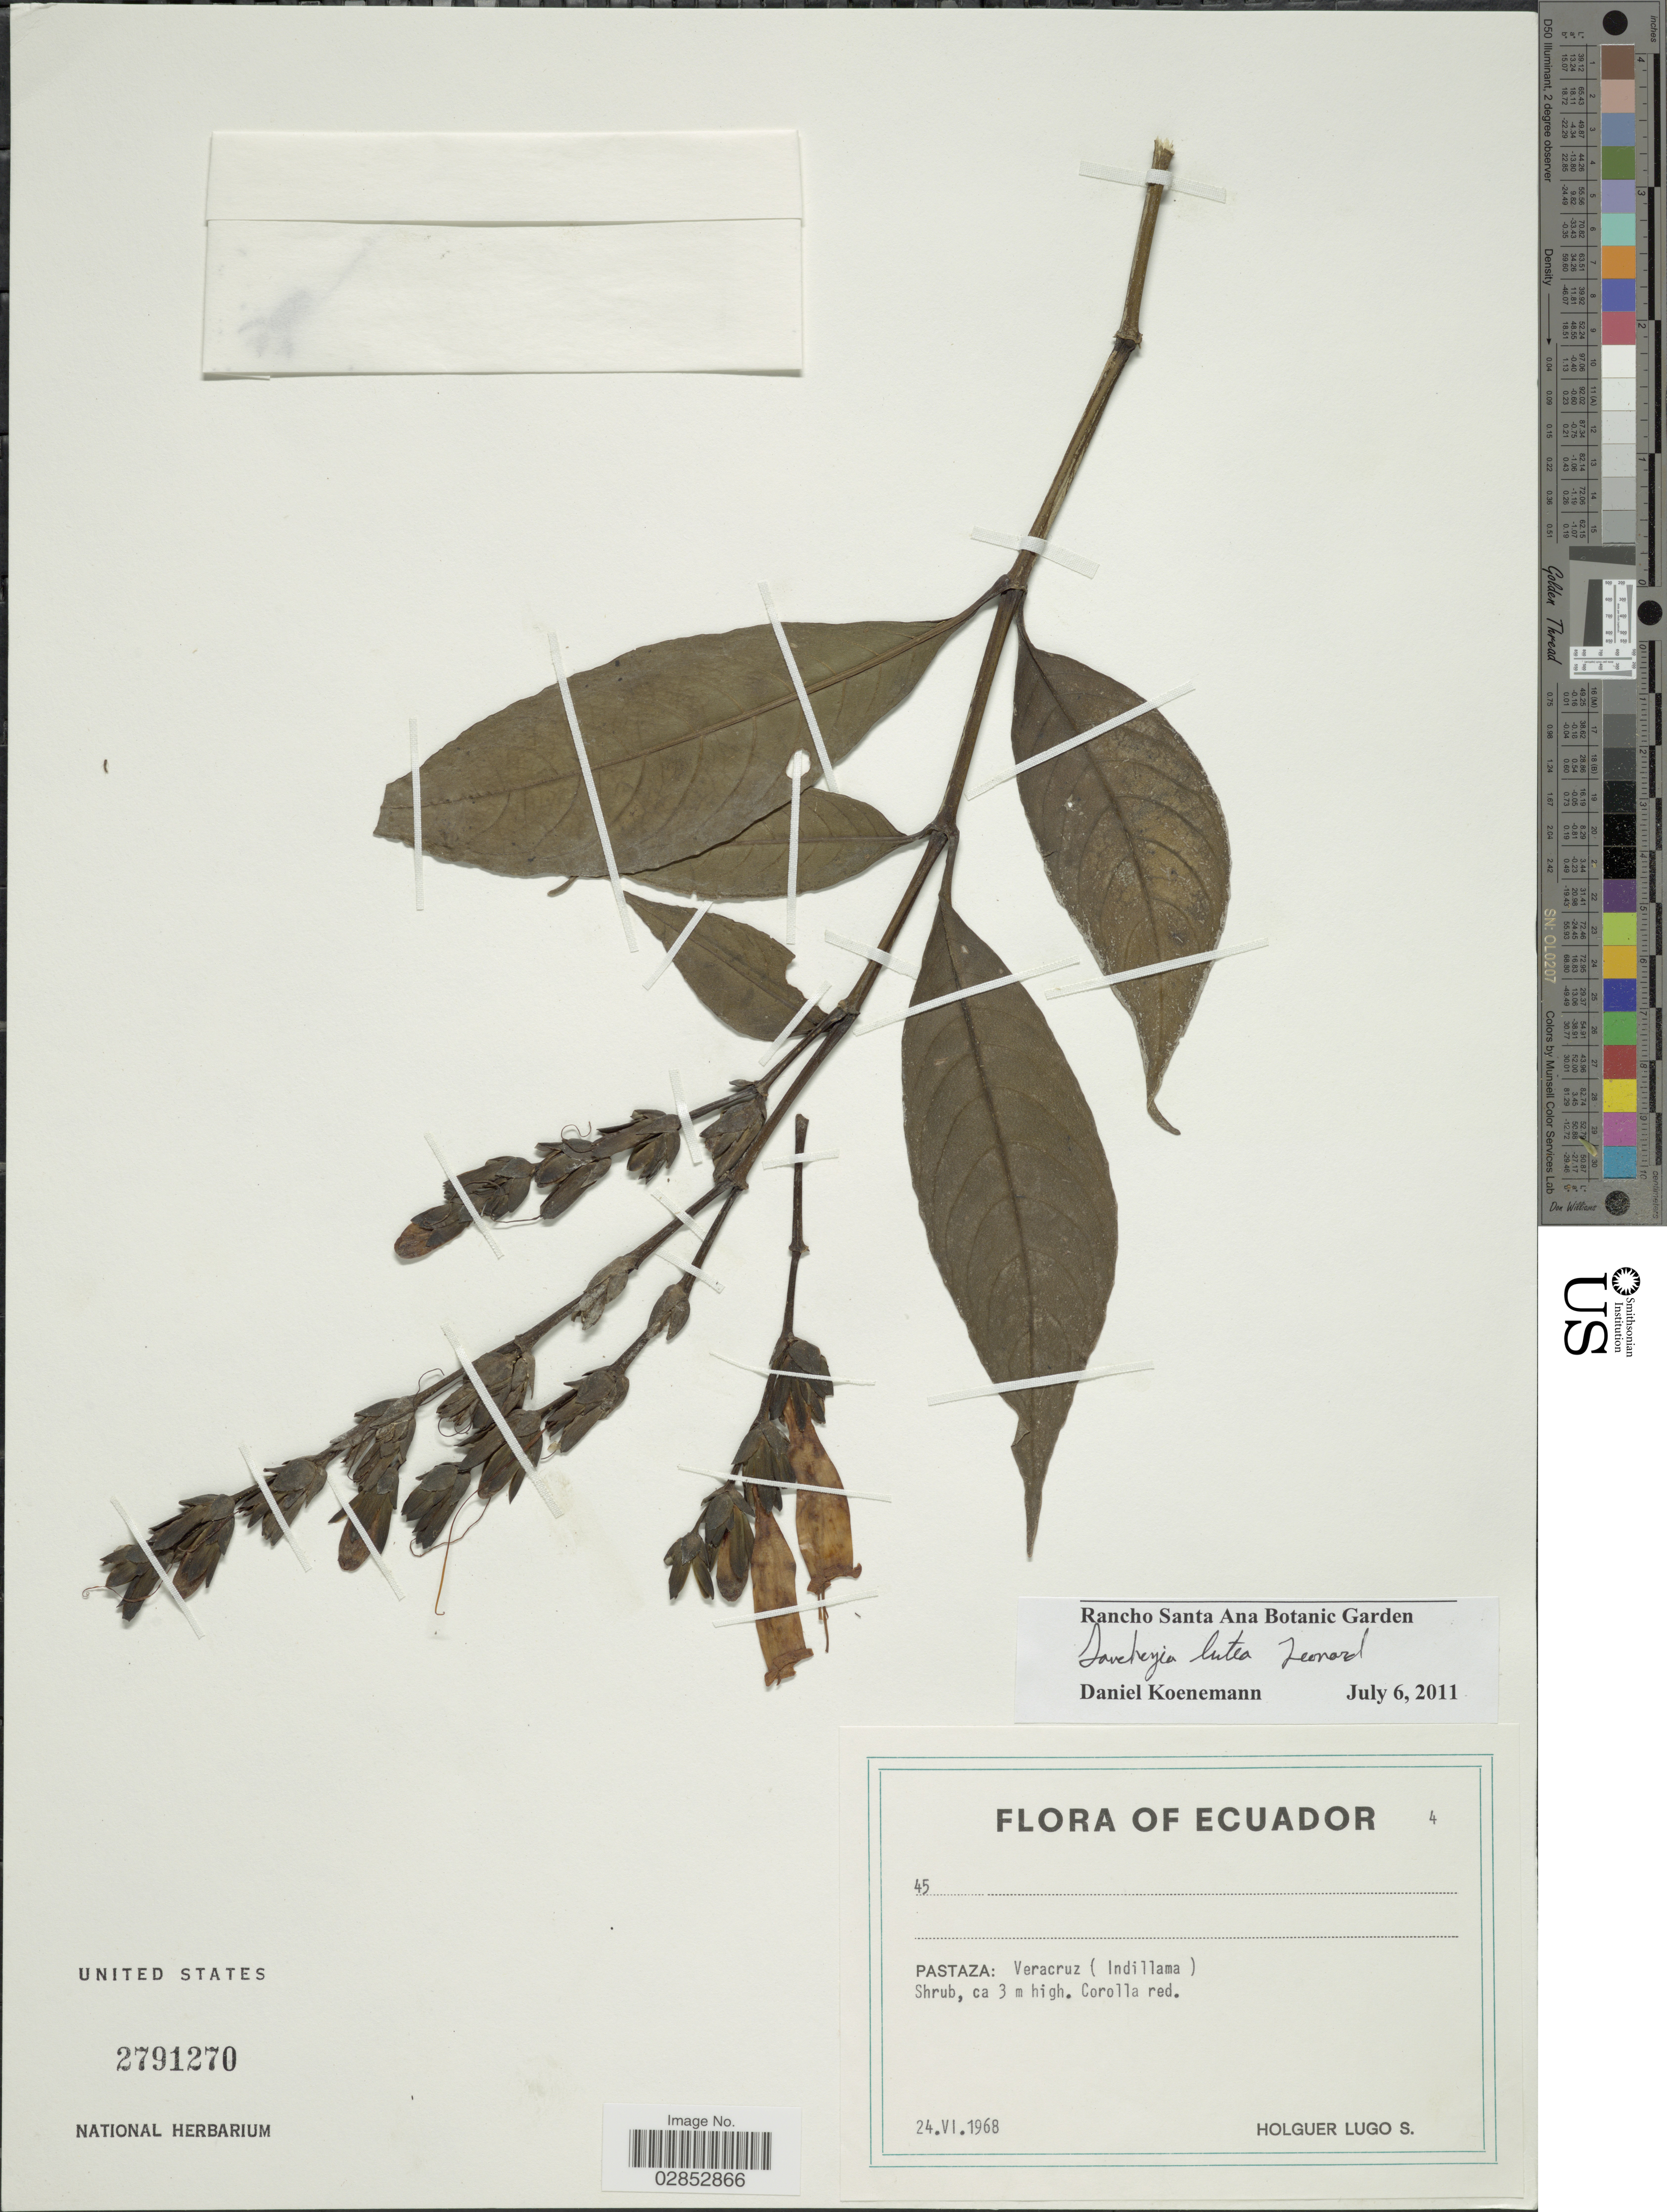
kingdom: Plantae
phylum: Tracheophyta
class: Magnoliopsida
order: Lamiales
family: Acanthaceae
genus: Sanchezia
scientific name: Sanchezia putumayensis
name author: Leonard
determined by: Azevedo, Igor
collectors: H. Lugo S.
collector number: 45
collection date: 1968-06-24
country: Ecuador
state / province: Pastaza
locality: Veracruz (Indillama).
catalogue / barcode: US 2791270